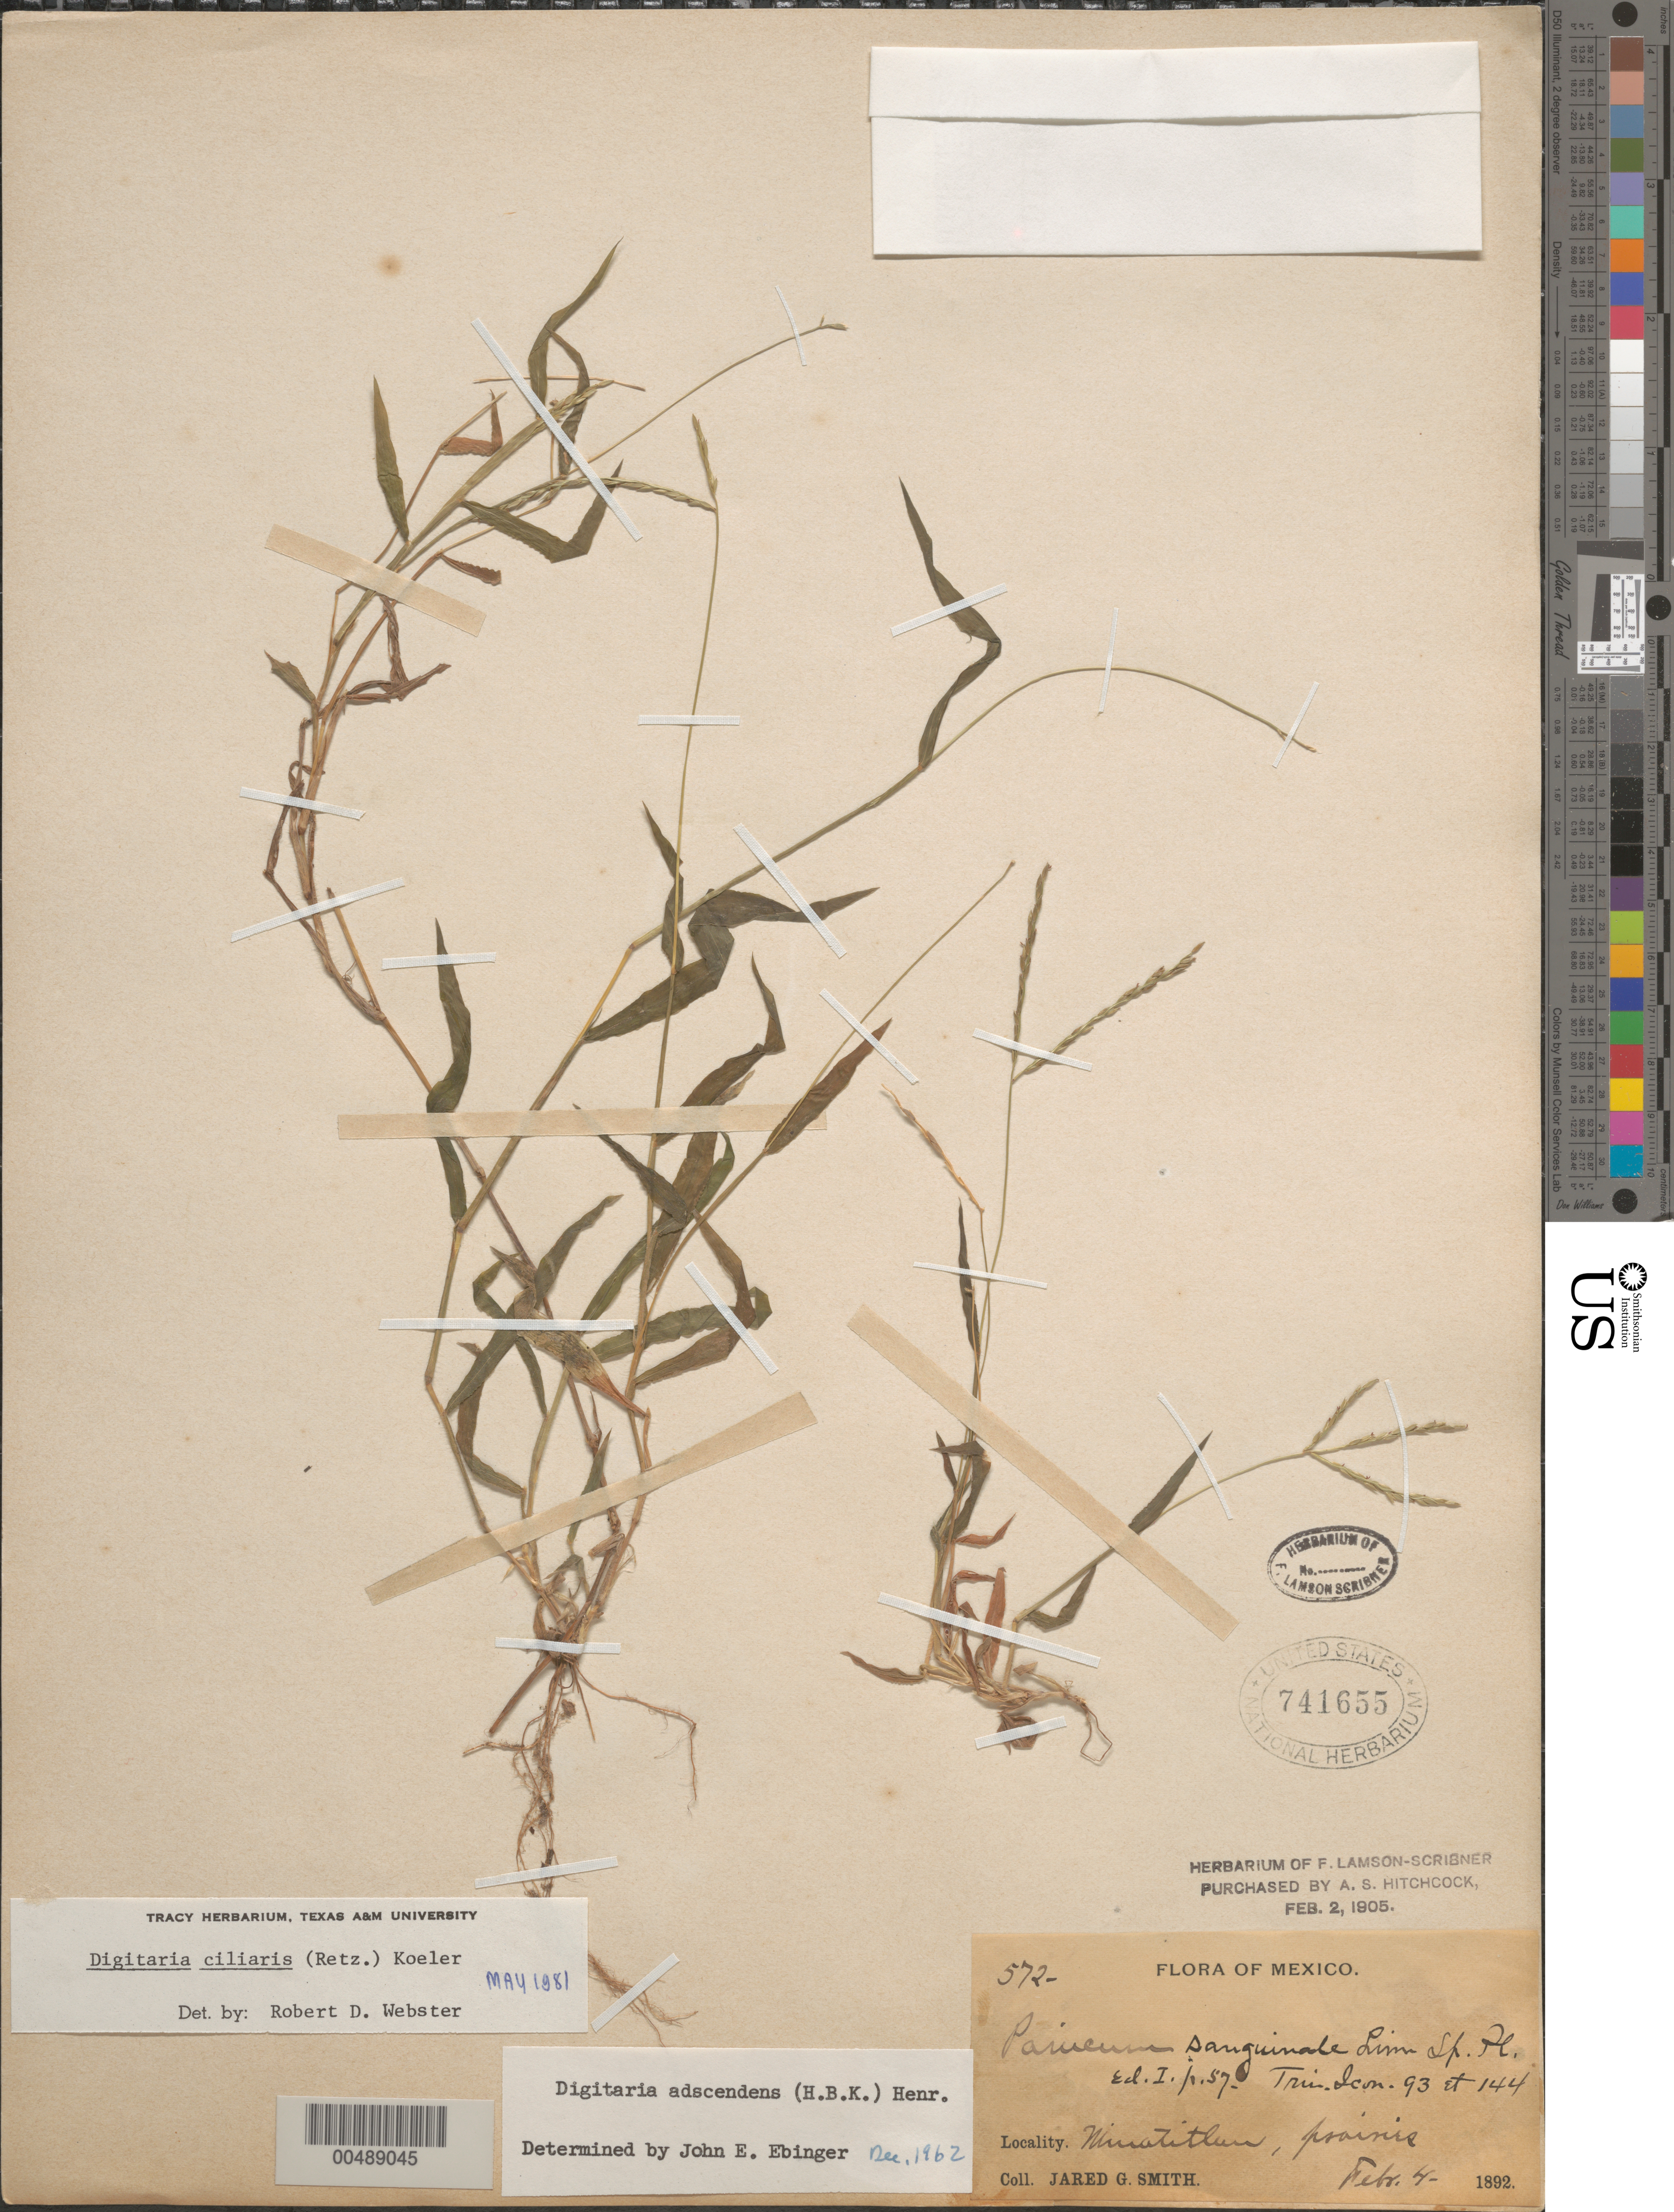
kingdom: Plantae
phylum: Tracheophyta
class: Liliopsida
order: Poales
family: Poaceae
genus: Digitaria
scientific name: Digitaria ciliaris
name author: (Retz.) Koeler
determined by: Webster, Robert D.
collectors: J. G. Smith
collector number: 572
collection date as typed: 4 Feb 1892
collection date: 1892-02-04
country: Mexico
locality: Minatitlán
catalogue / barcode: US 741655